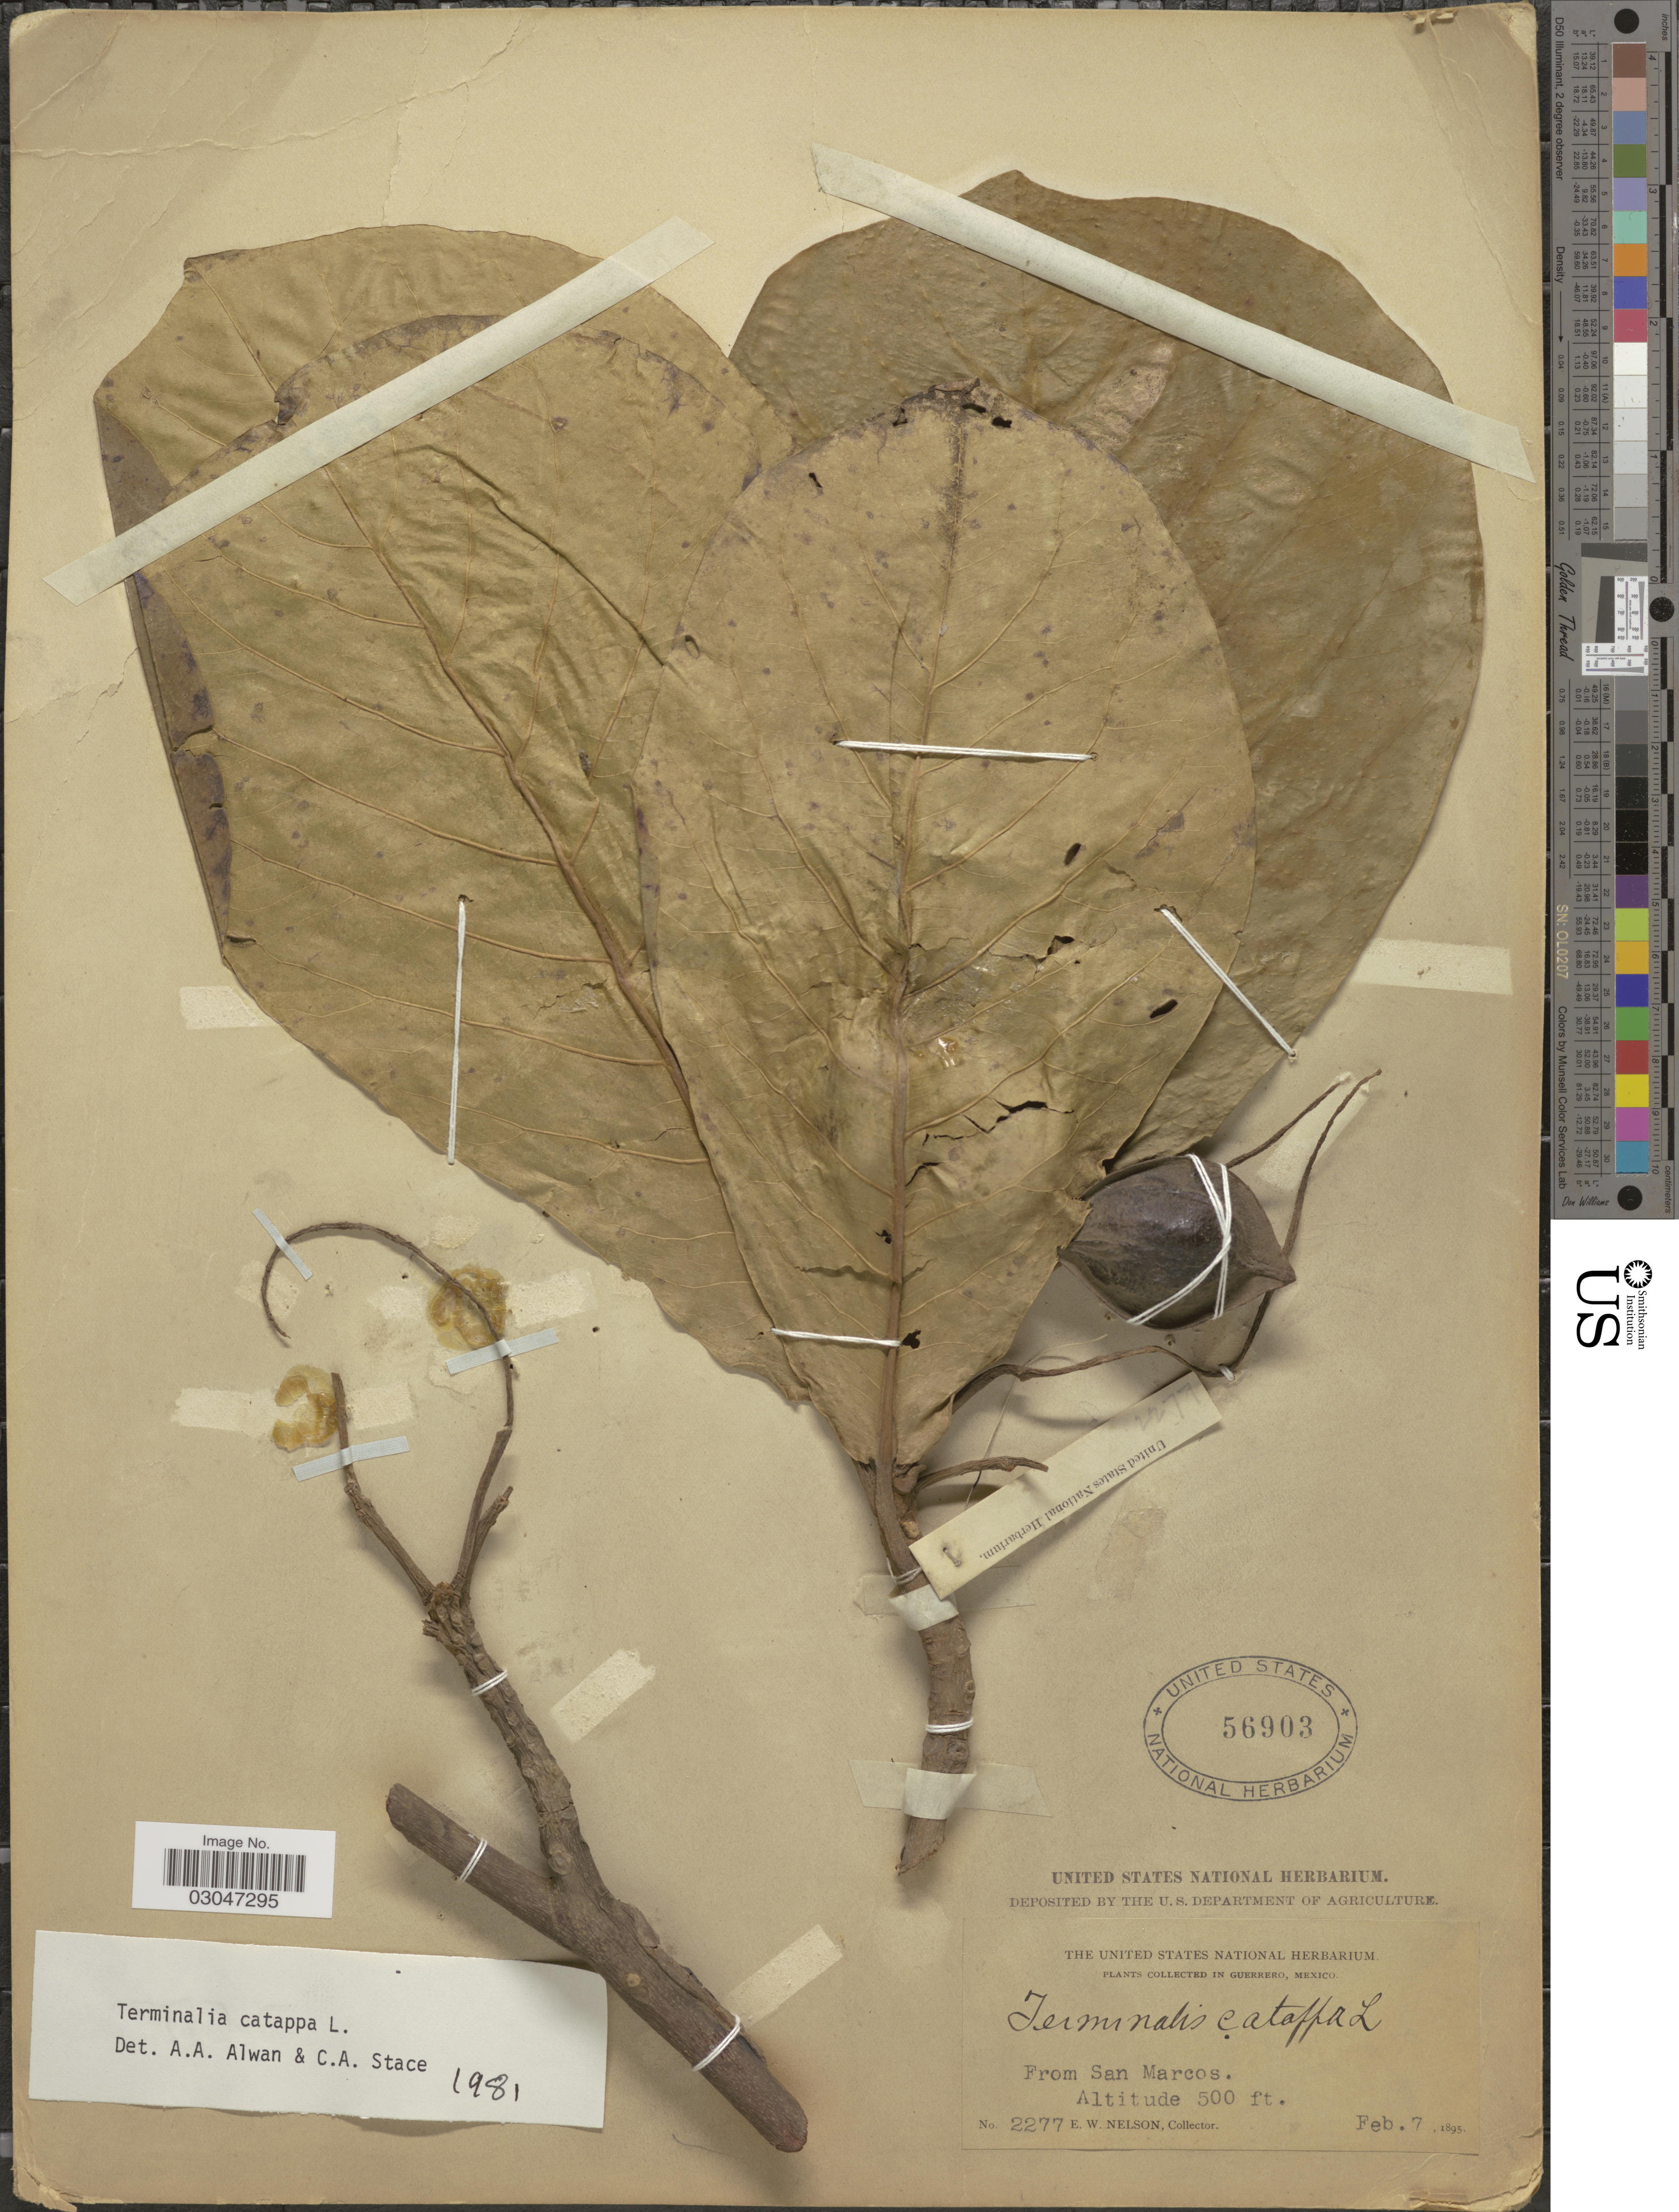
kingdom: Plantae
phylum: Tracheophyta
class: Magnoliopsida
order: Myrtales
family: Combretaceae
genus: Terminalia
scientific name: Terminalia catappa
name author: L.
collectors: E. W. Nelson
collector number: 2277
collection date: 1895-02-07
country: Mexico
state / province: Guerrero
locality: From San Marcos.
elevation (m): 152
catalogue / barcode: US 56903